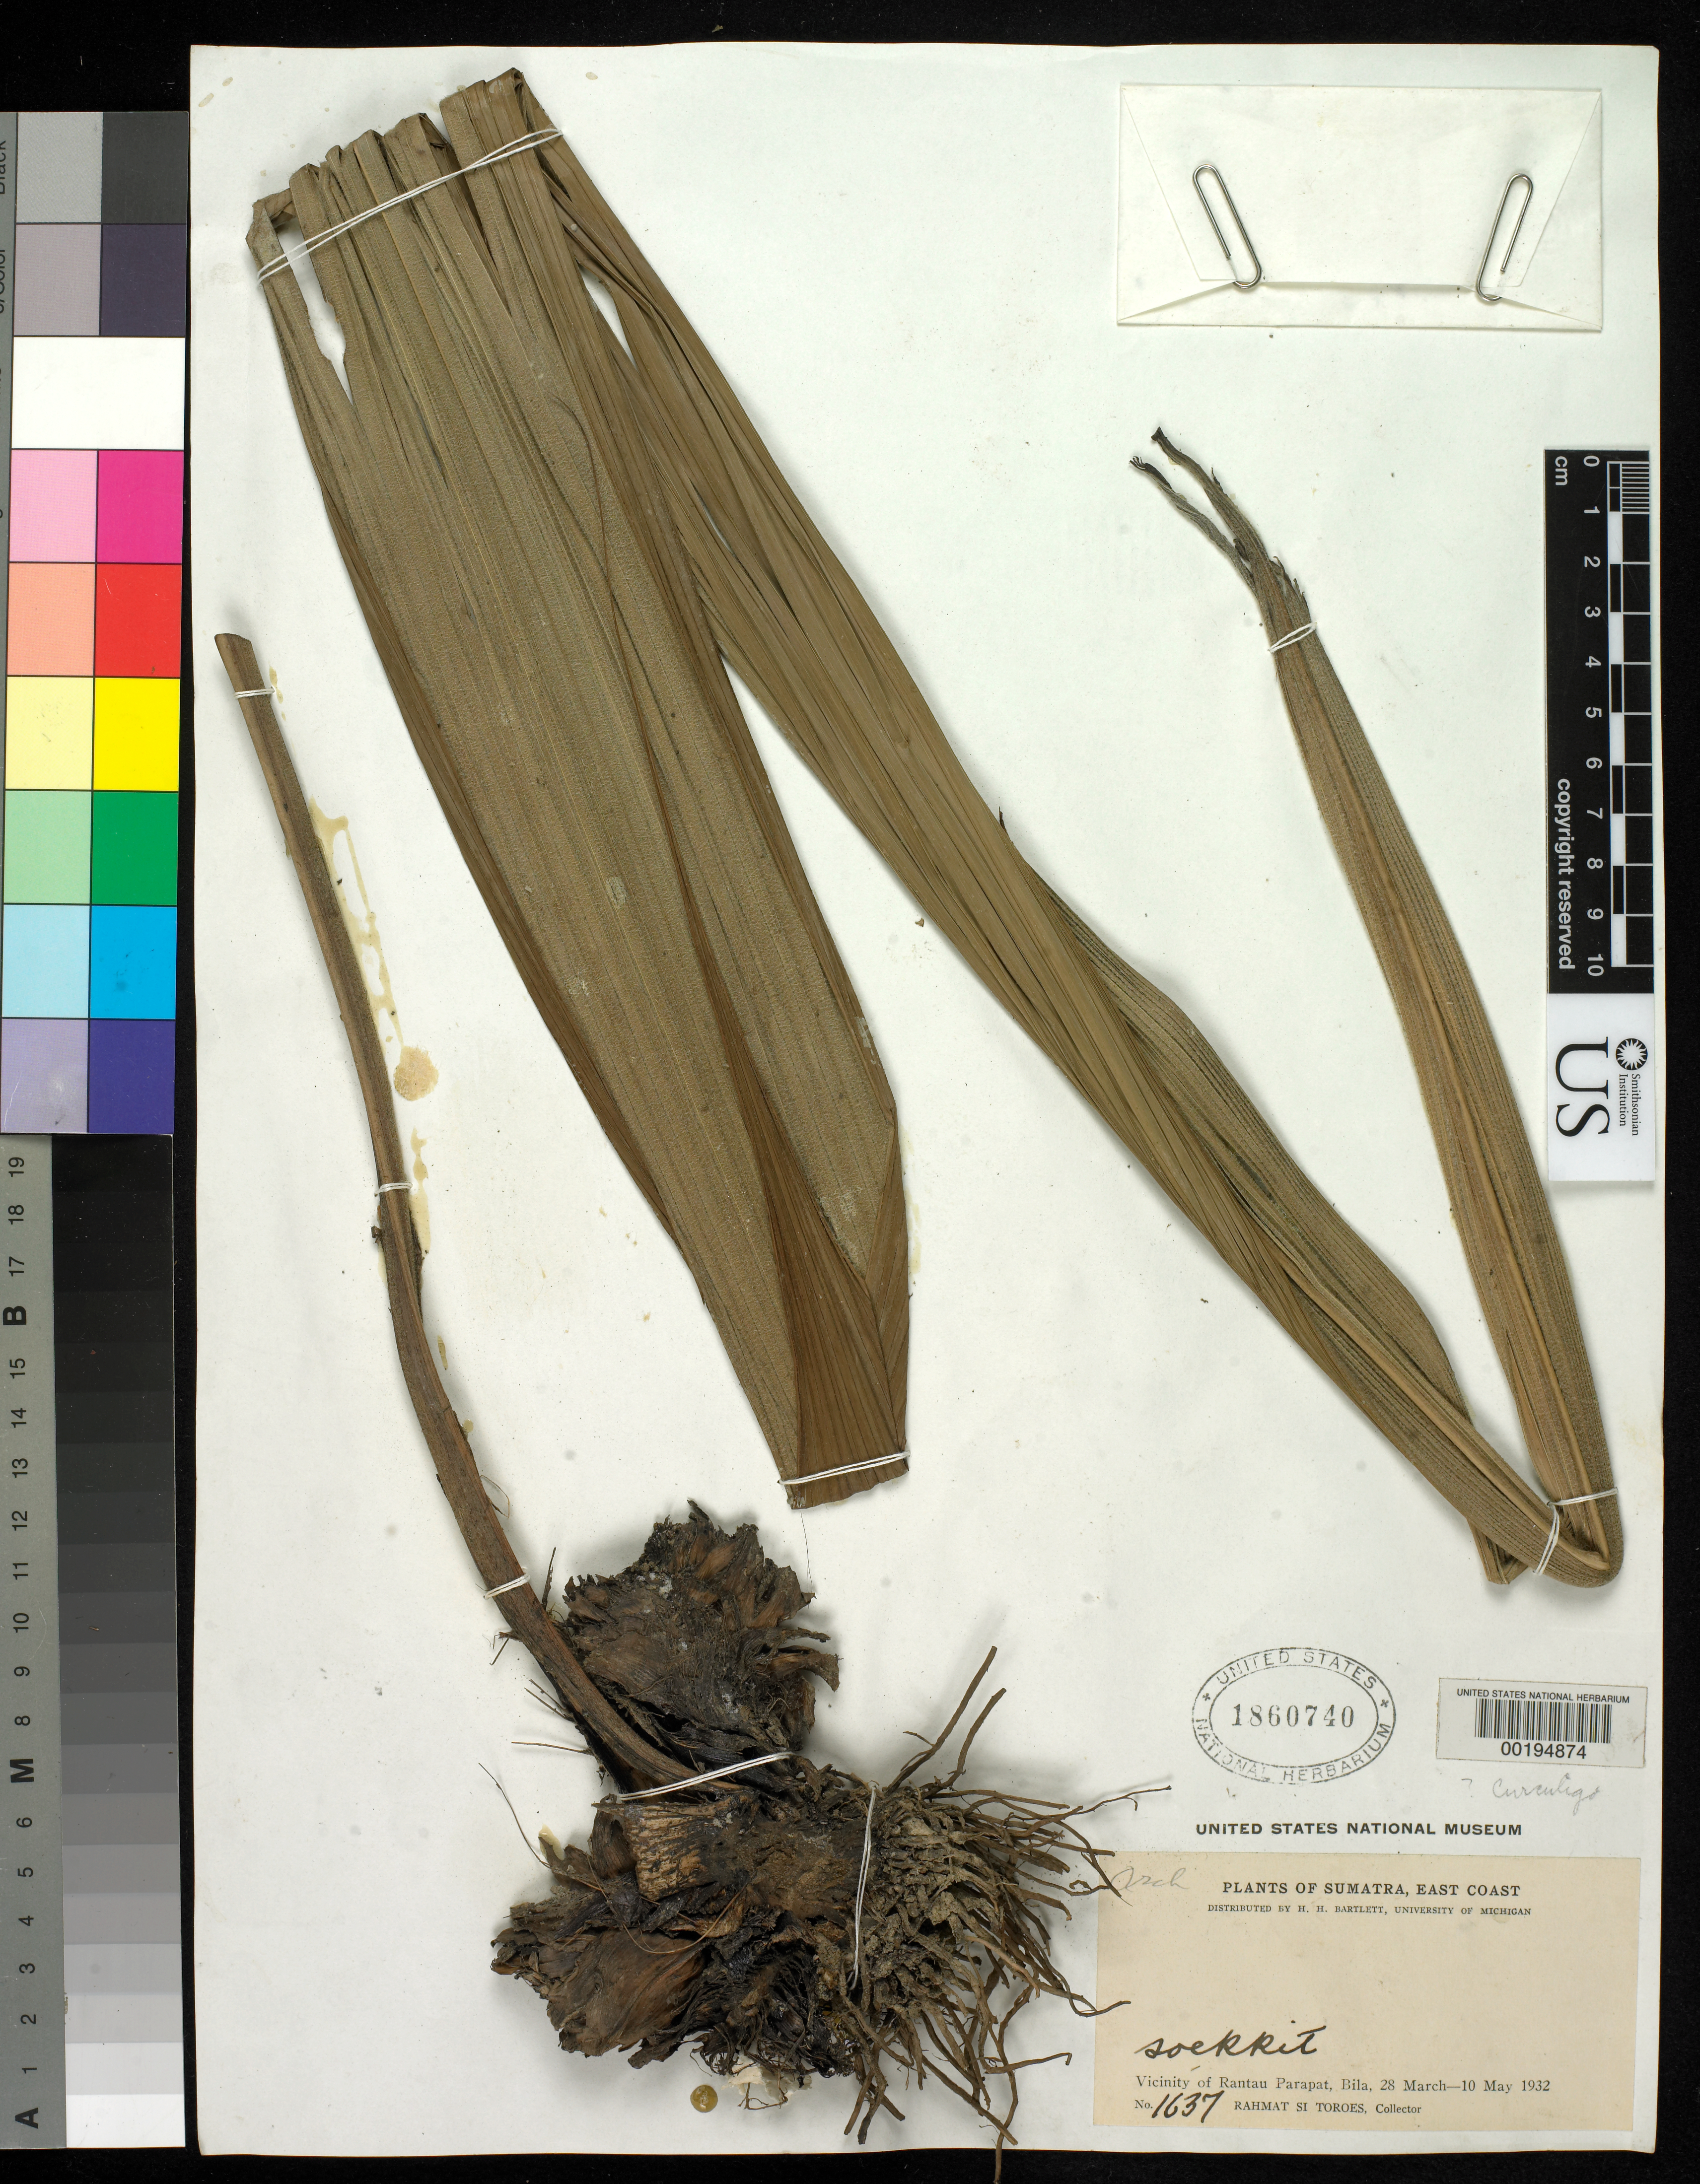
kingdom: Plantae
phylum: Tracheophyta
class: Liliopsida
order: Asparagales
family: Hypoxidaceae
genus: Curculigo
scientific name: Curculigo latifolia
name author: Dryand. ex W.T. Aiton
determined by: Geerinck, D.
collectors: Rahmat Si Boeea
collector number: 1637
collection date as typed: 28 Mar 1932 to 10 May 1932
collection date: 1932-03-28/1932-05-10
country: Indonesia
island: Sumatra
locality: Soekkit, vicinity of rantau parapat, bila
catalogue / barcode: US 1860740